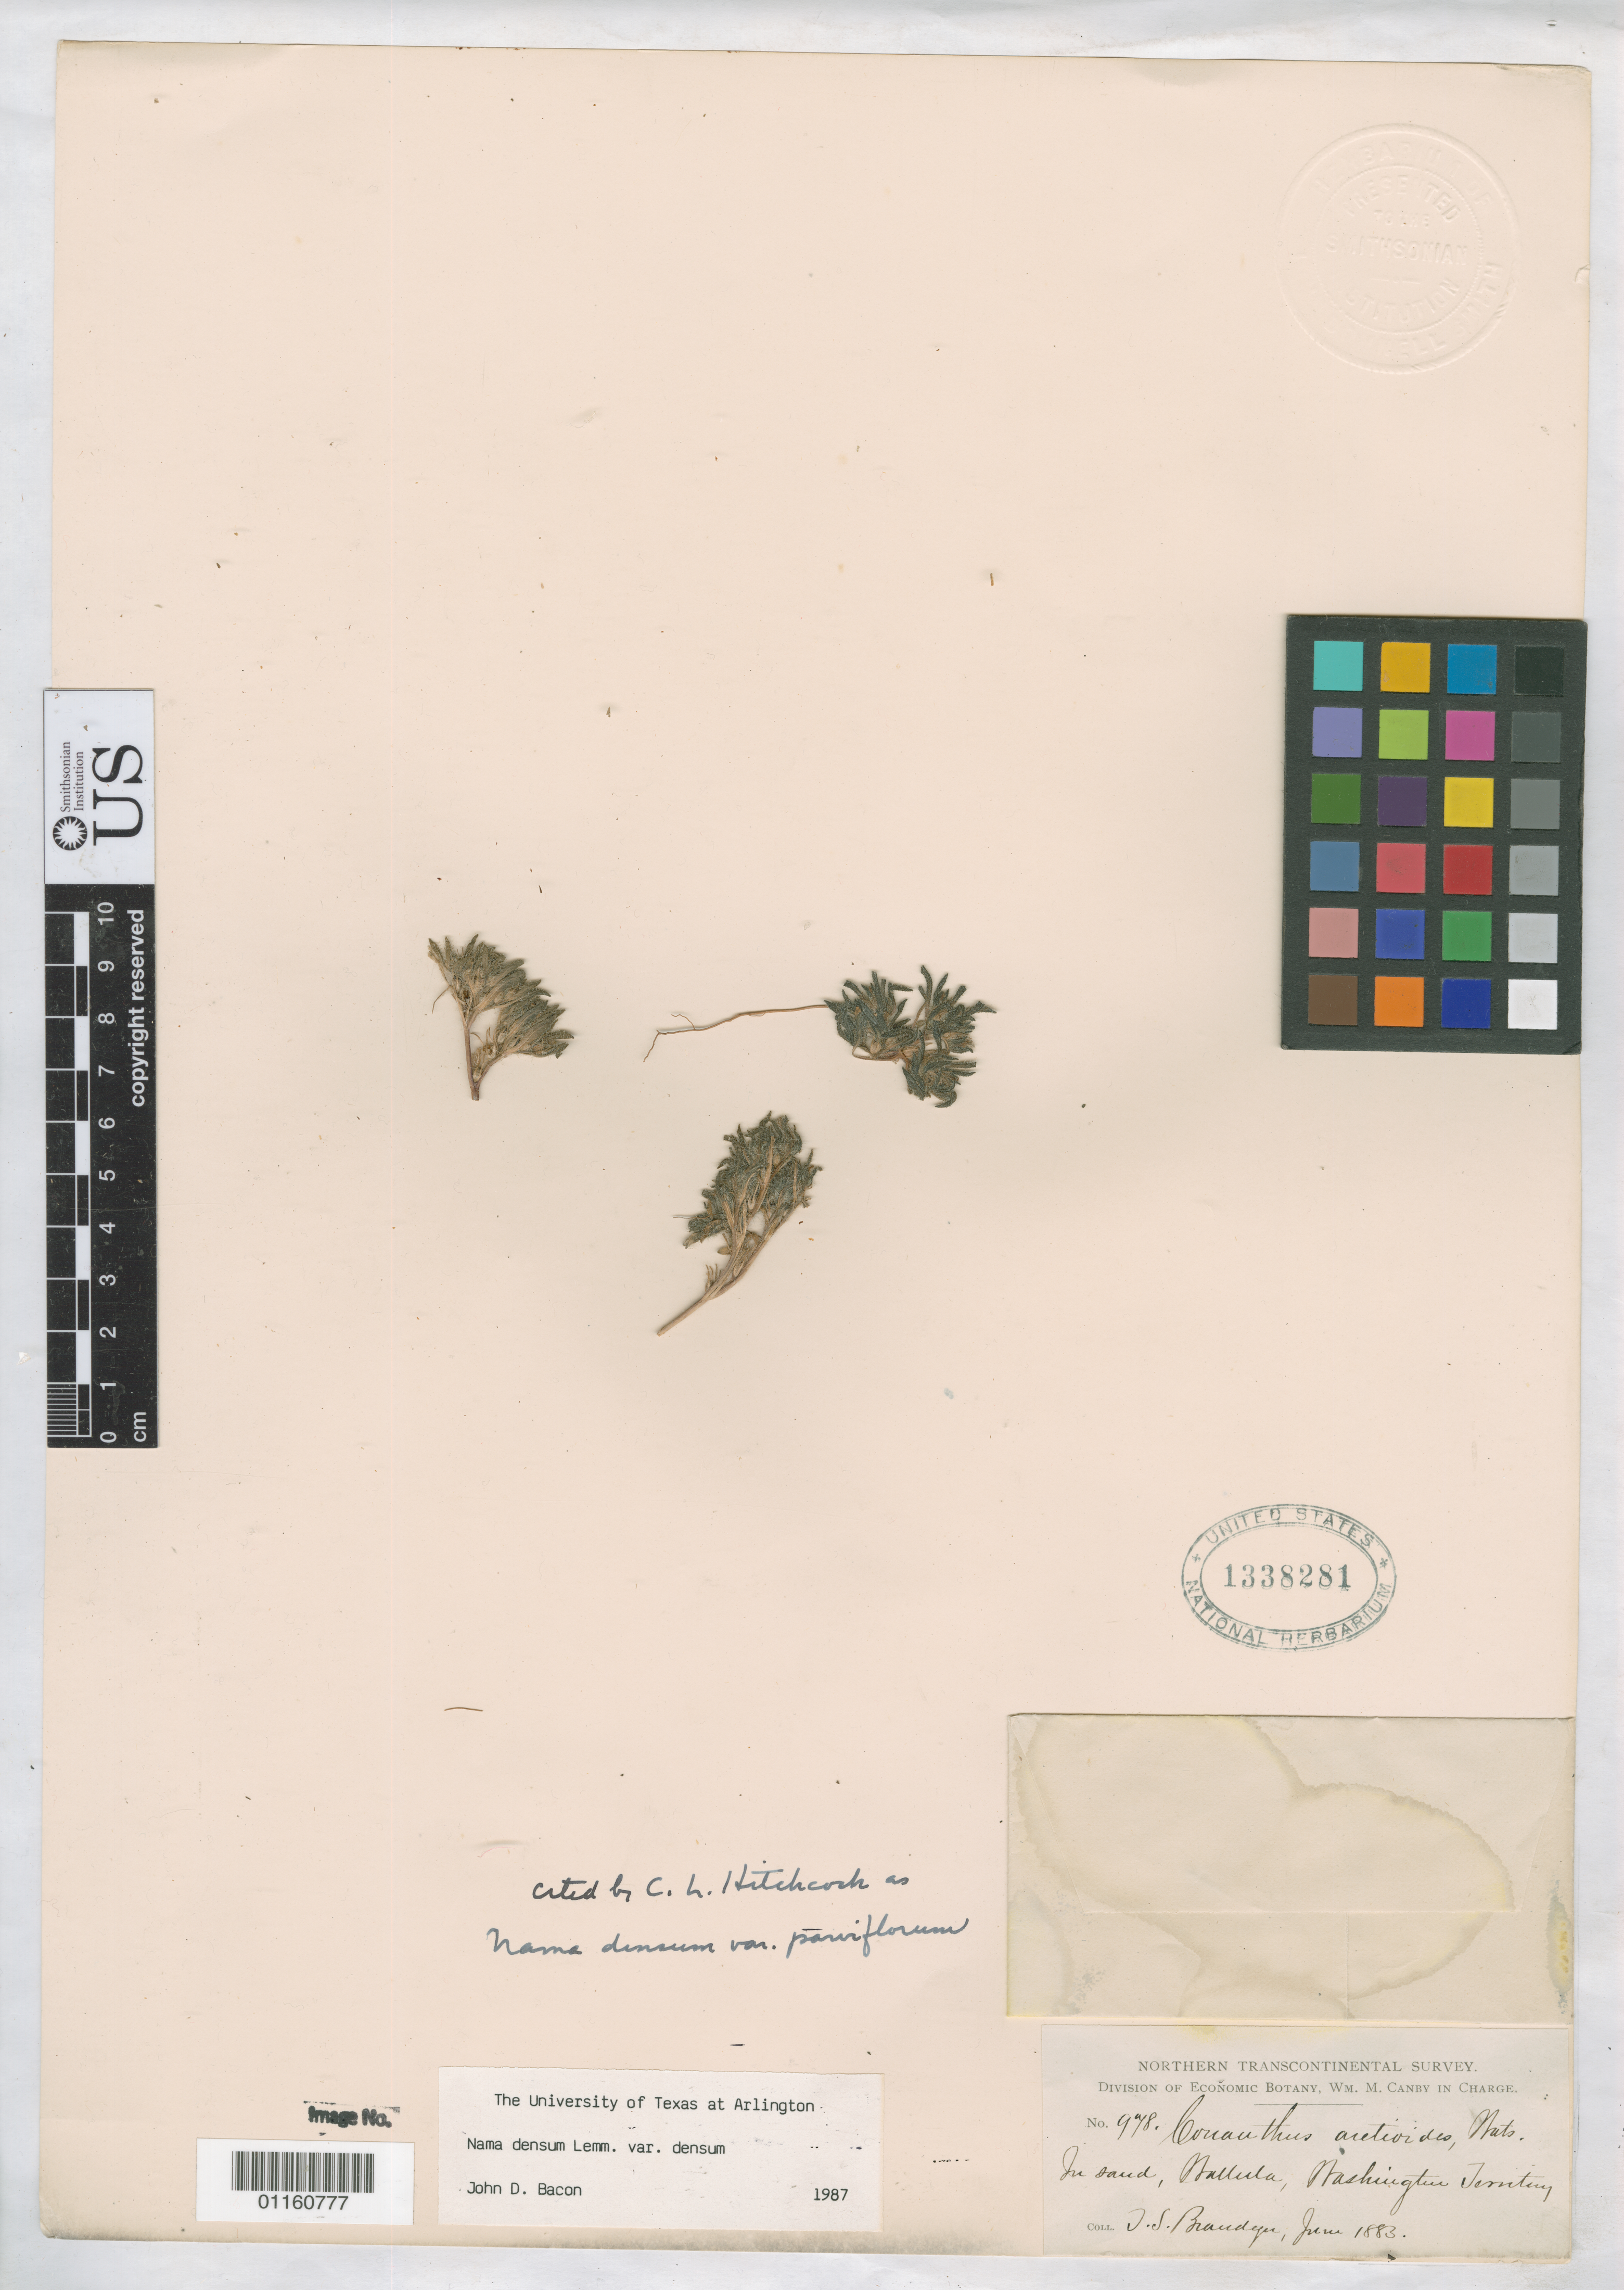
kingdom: Plantae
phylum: Tracheophyta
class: Magnoliopsida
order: Boraginales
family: Namaceae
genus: Nama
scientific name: Nama densa var. densa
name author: Lemmon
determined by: Bacon, J. D.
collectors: T. S. Brandegee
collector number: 978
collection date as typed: Jun 1883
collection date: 1883-06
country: United States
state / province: Washington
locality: Wallula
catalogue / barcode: US 1338281